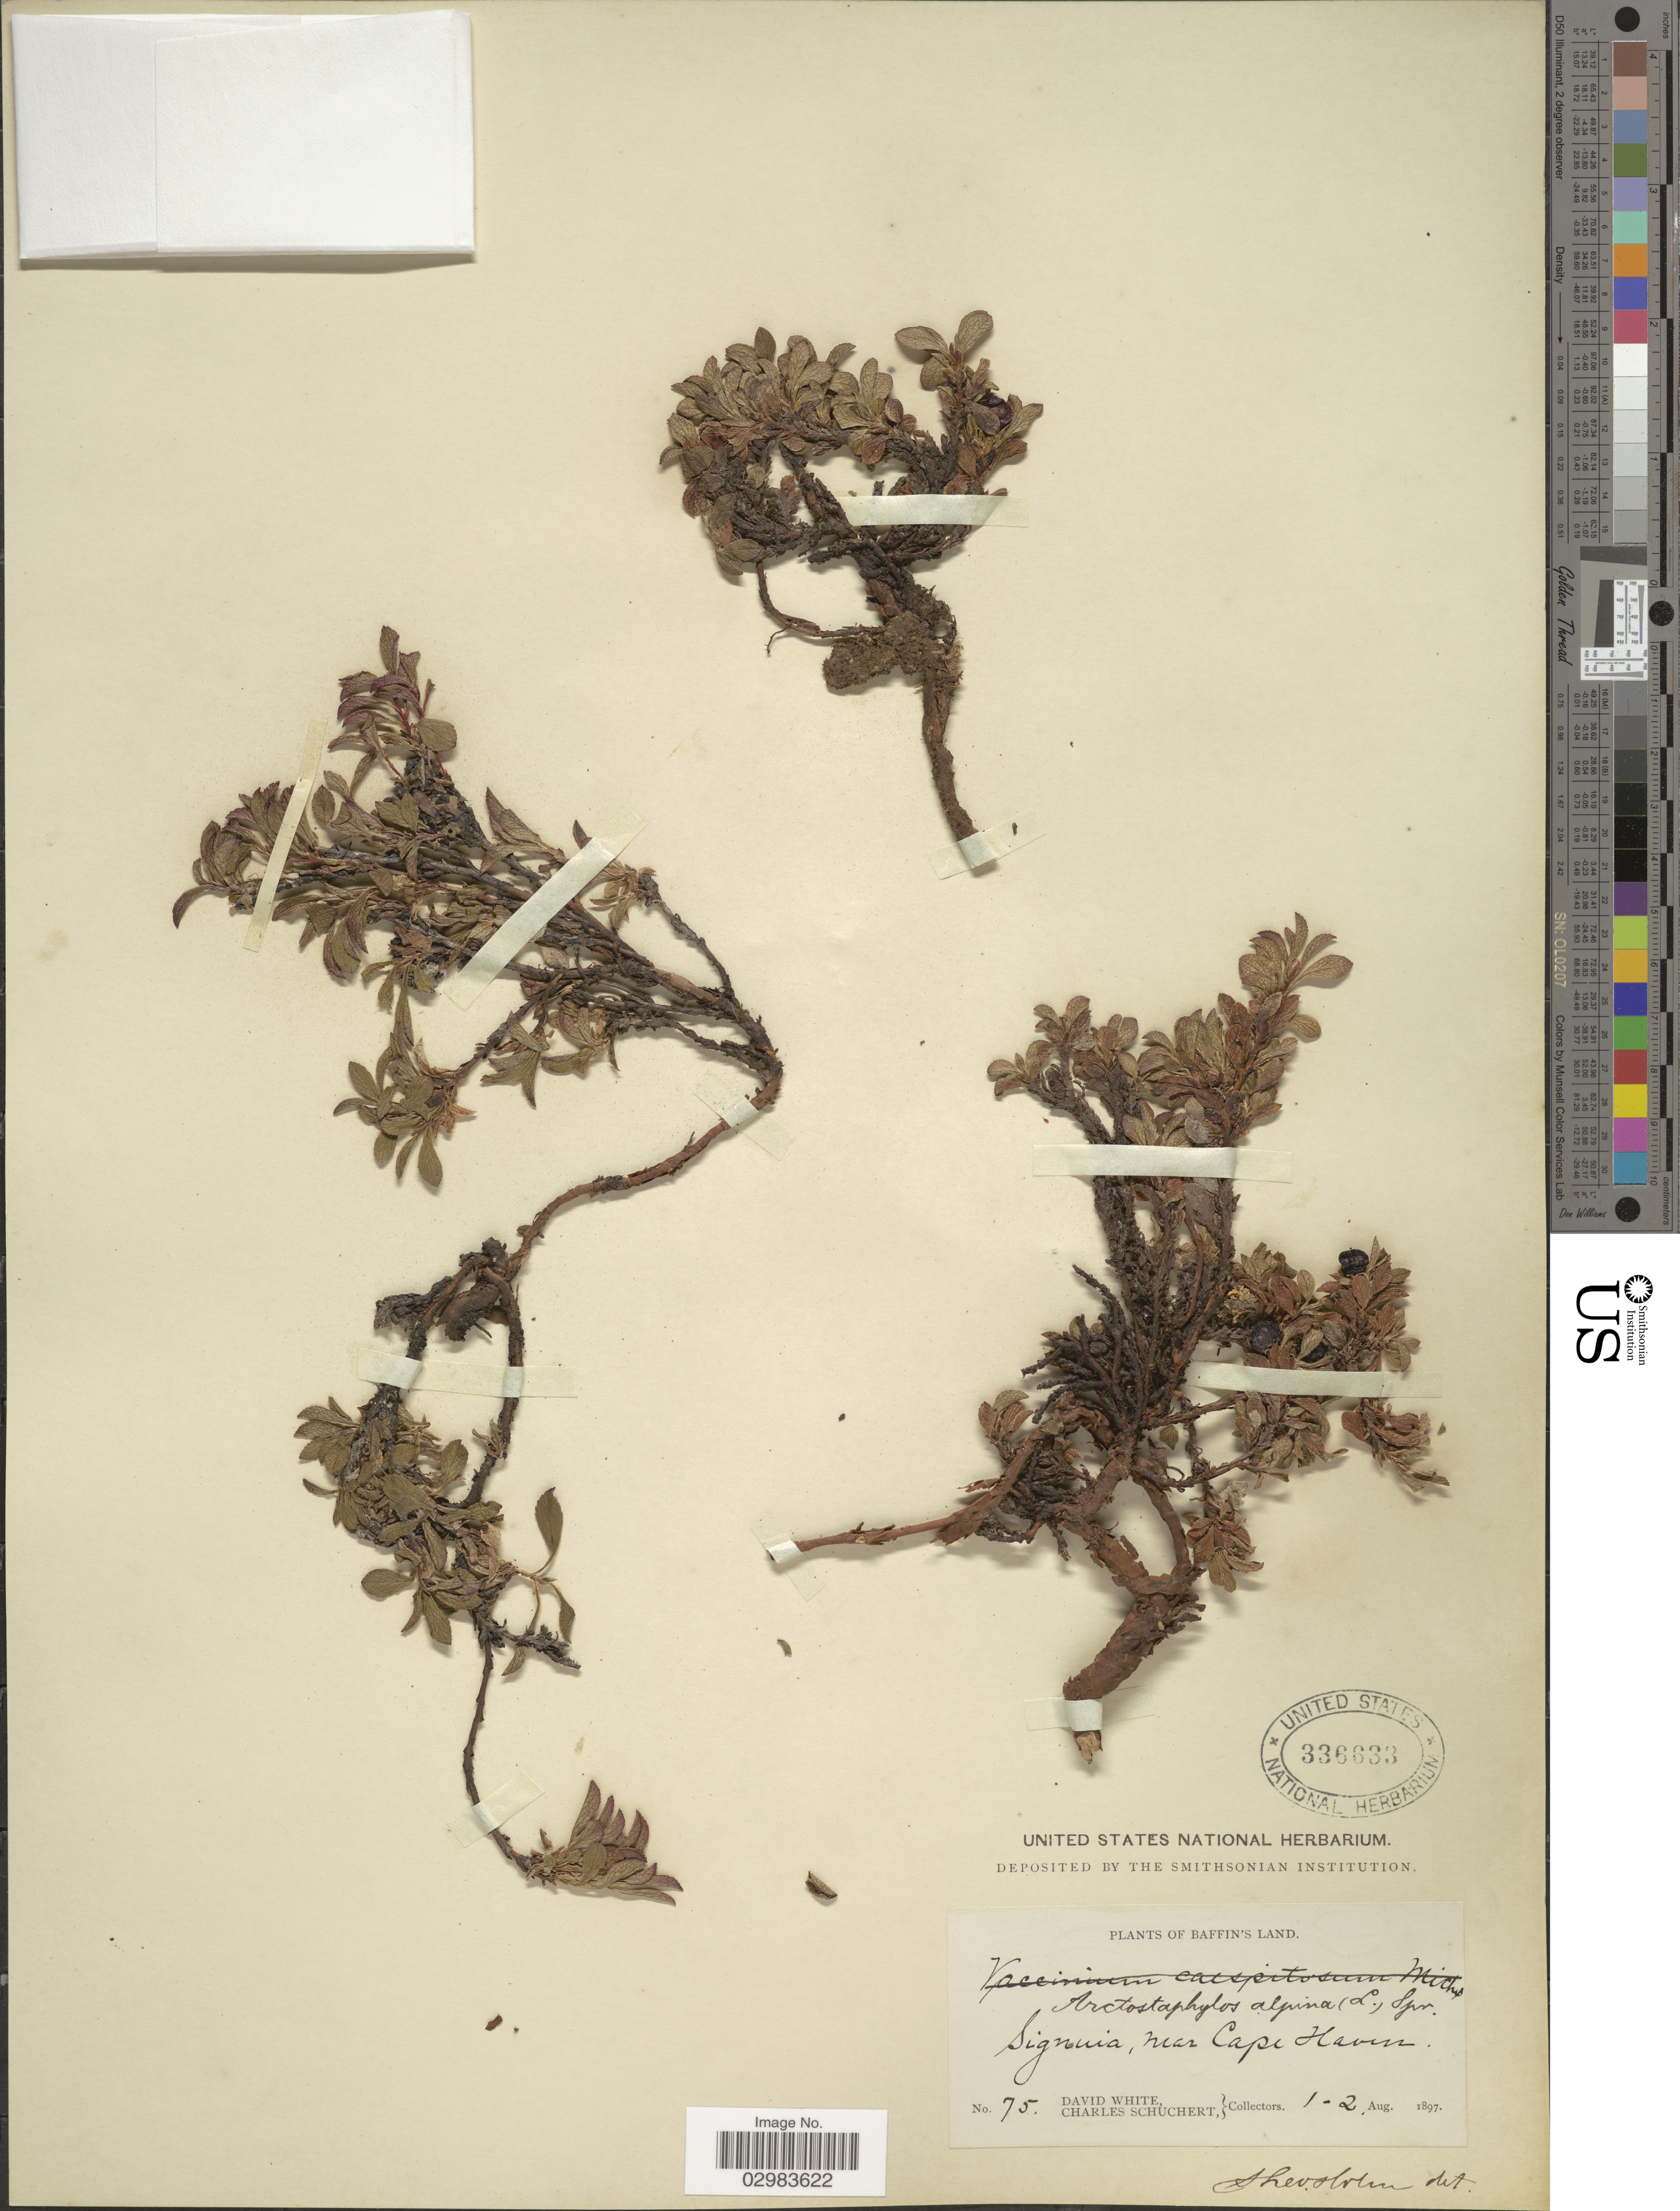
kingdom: Plantae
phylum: Tracheophyta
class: Magnoliopsida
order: Ericales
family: Ericaceae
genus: Arctostaphylos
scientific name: Arctostaphylos alpina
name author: (L.) Spreng.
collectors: D. White & C. Schuchert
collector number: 75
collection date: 1897-08-01/1897-08-02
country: Canada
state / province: Nunavut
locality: Baffin's Land, Signuia, near Cape Haven.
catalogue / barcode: US 336633